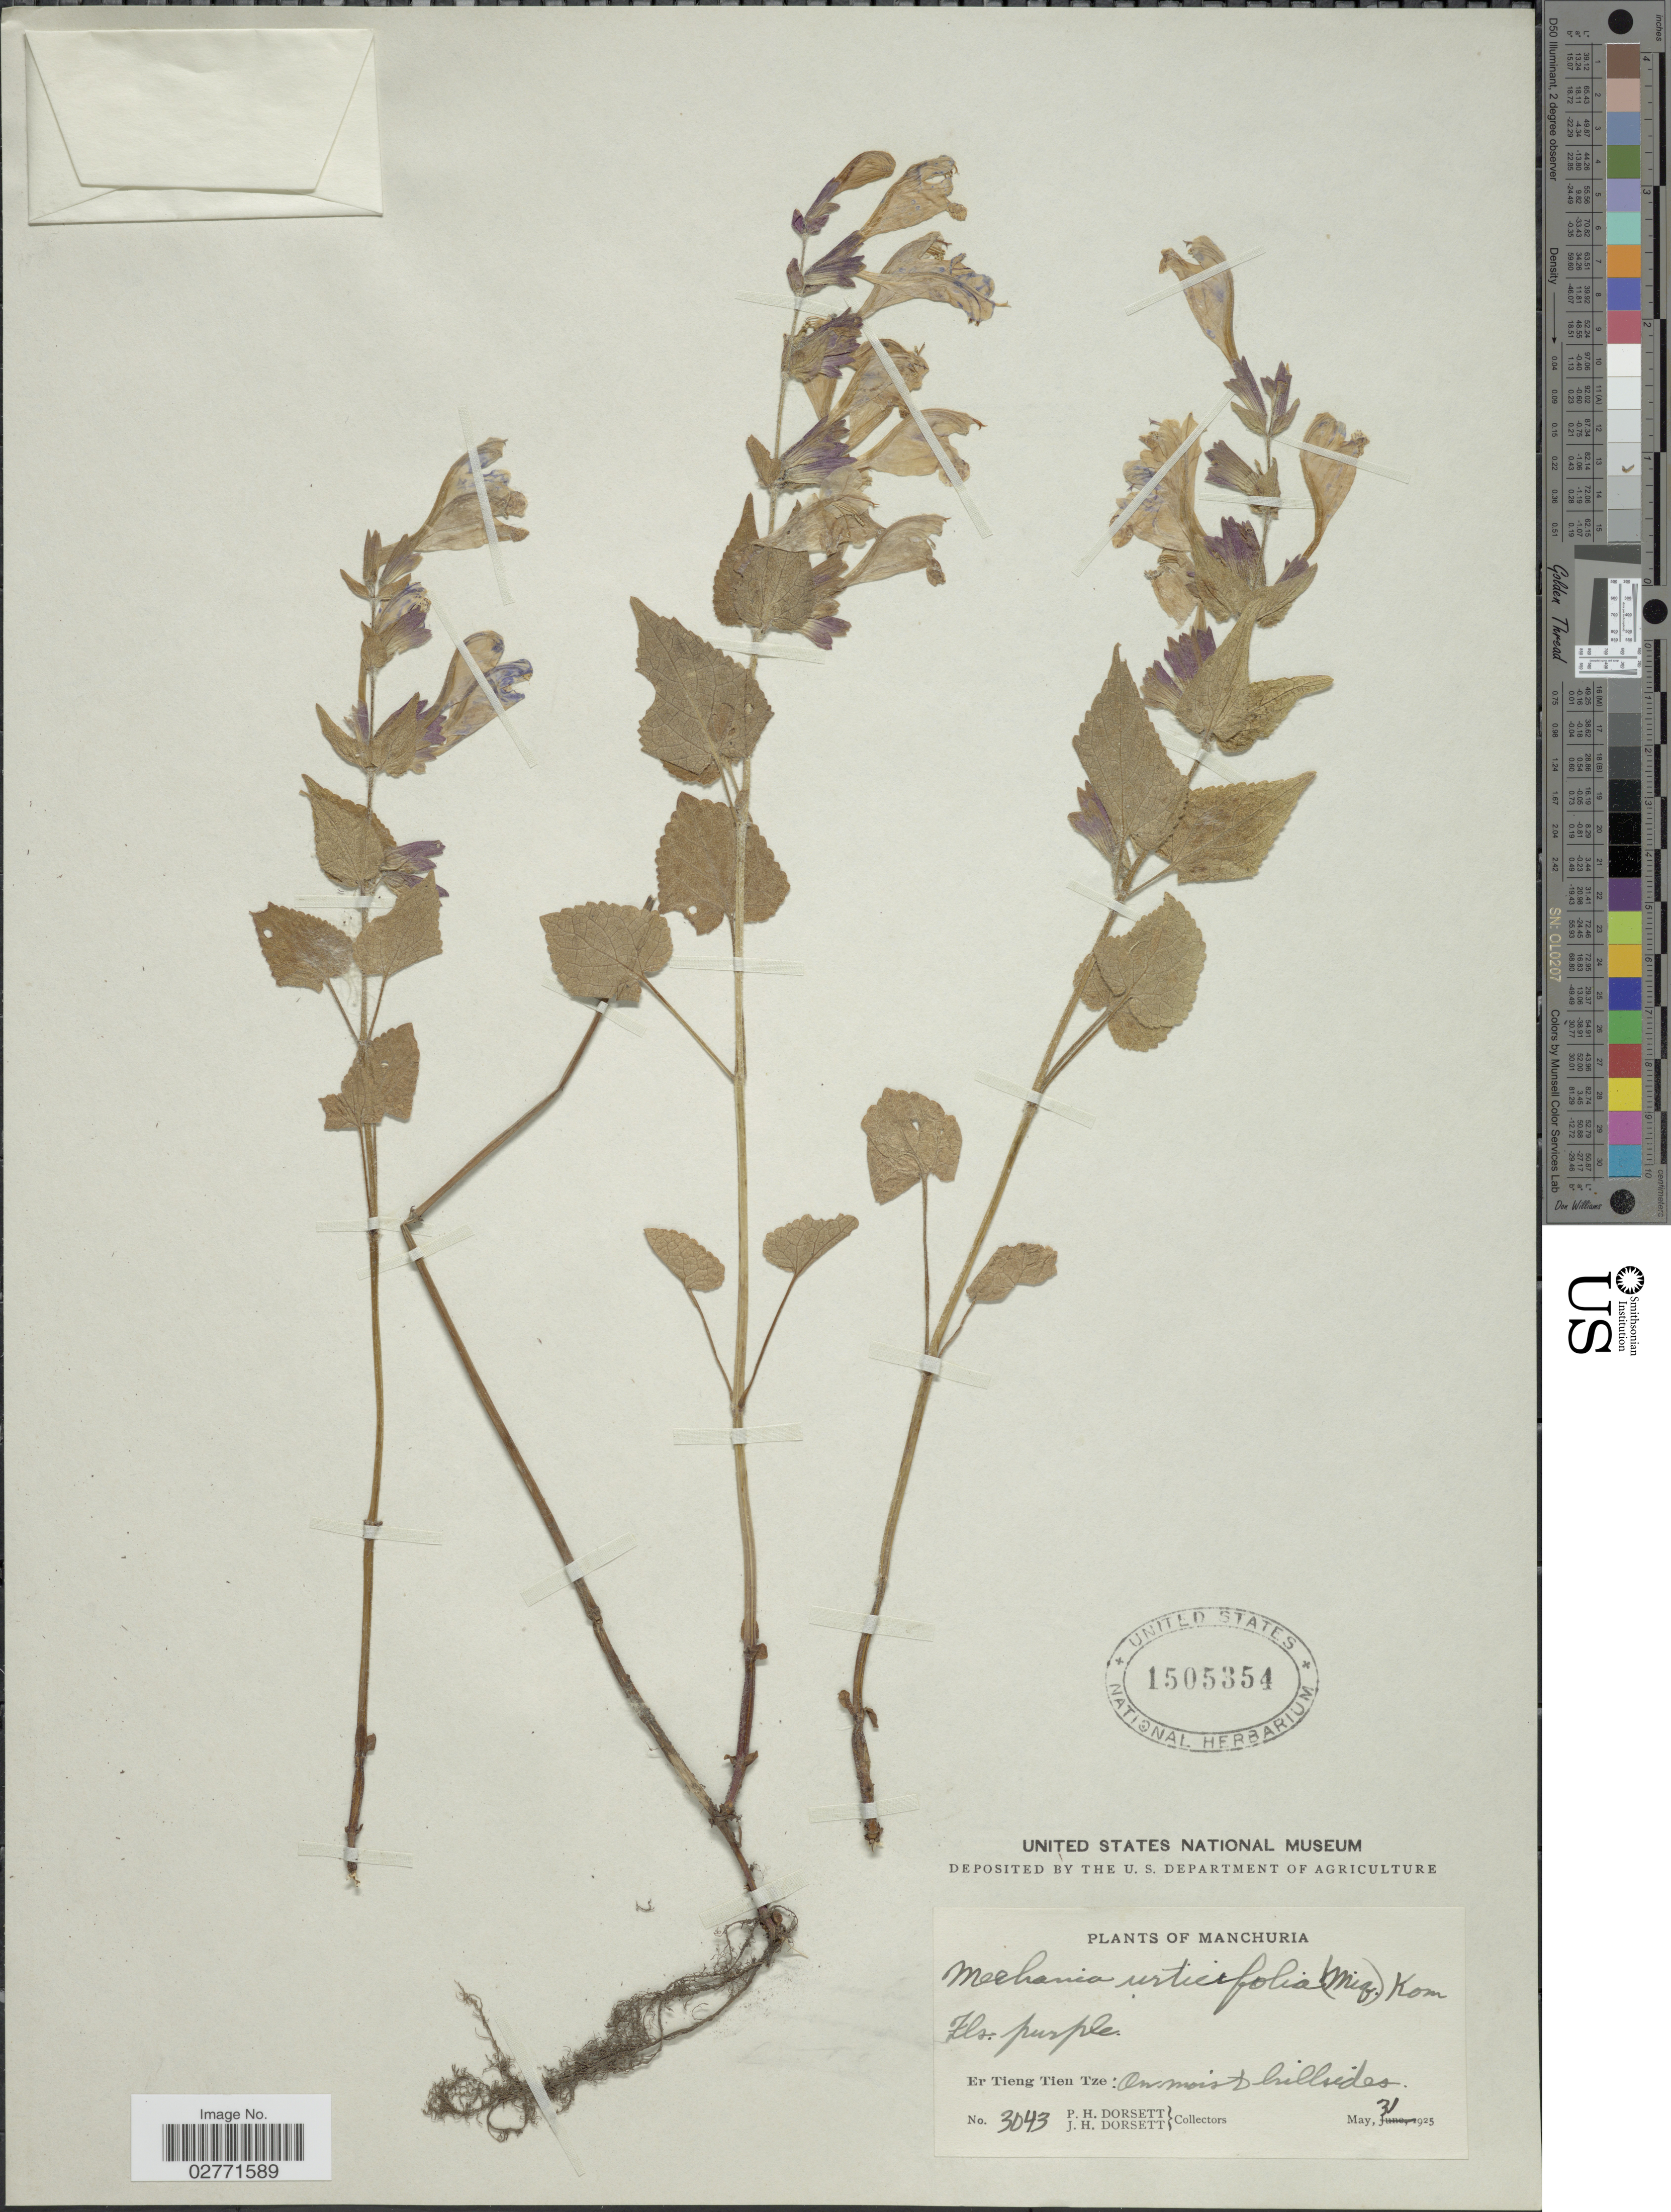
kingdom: Plantae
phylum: Tracheophyta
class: Magnoliopsida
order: Lamiales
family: Lamiaceae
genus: Meehania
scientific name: Meehania urticifolia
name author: (Miq.) Makino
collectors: P. H. Dorsett & J. Dorsett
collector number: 3043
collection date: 1925-05-31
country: China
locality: Manchuria, Er Tien Tze: On moist hillsides.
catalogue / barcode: US 1505354